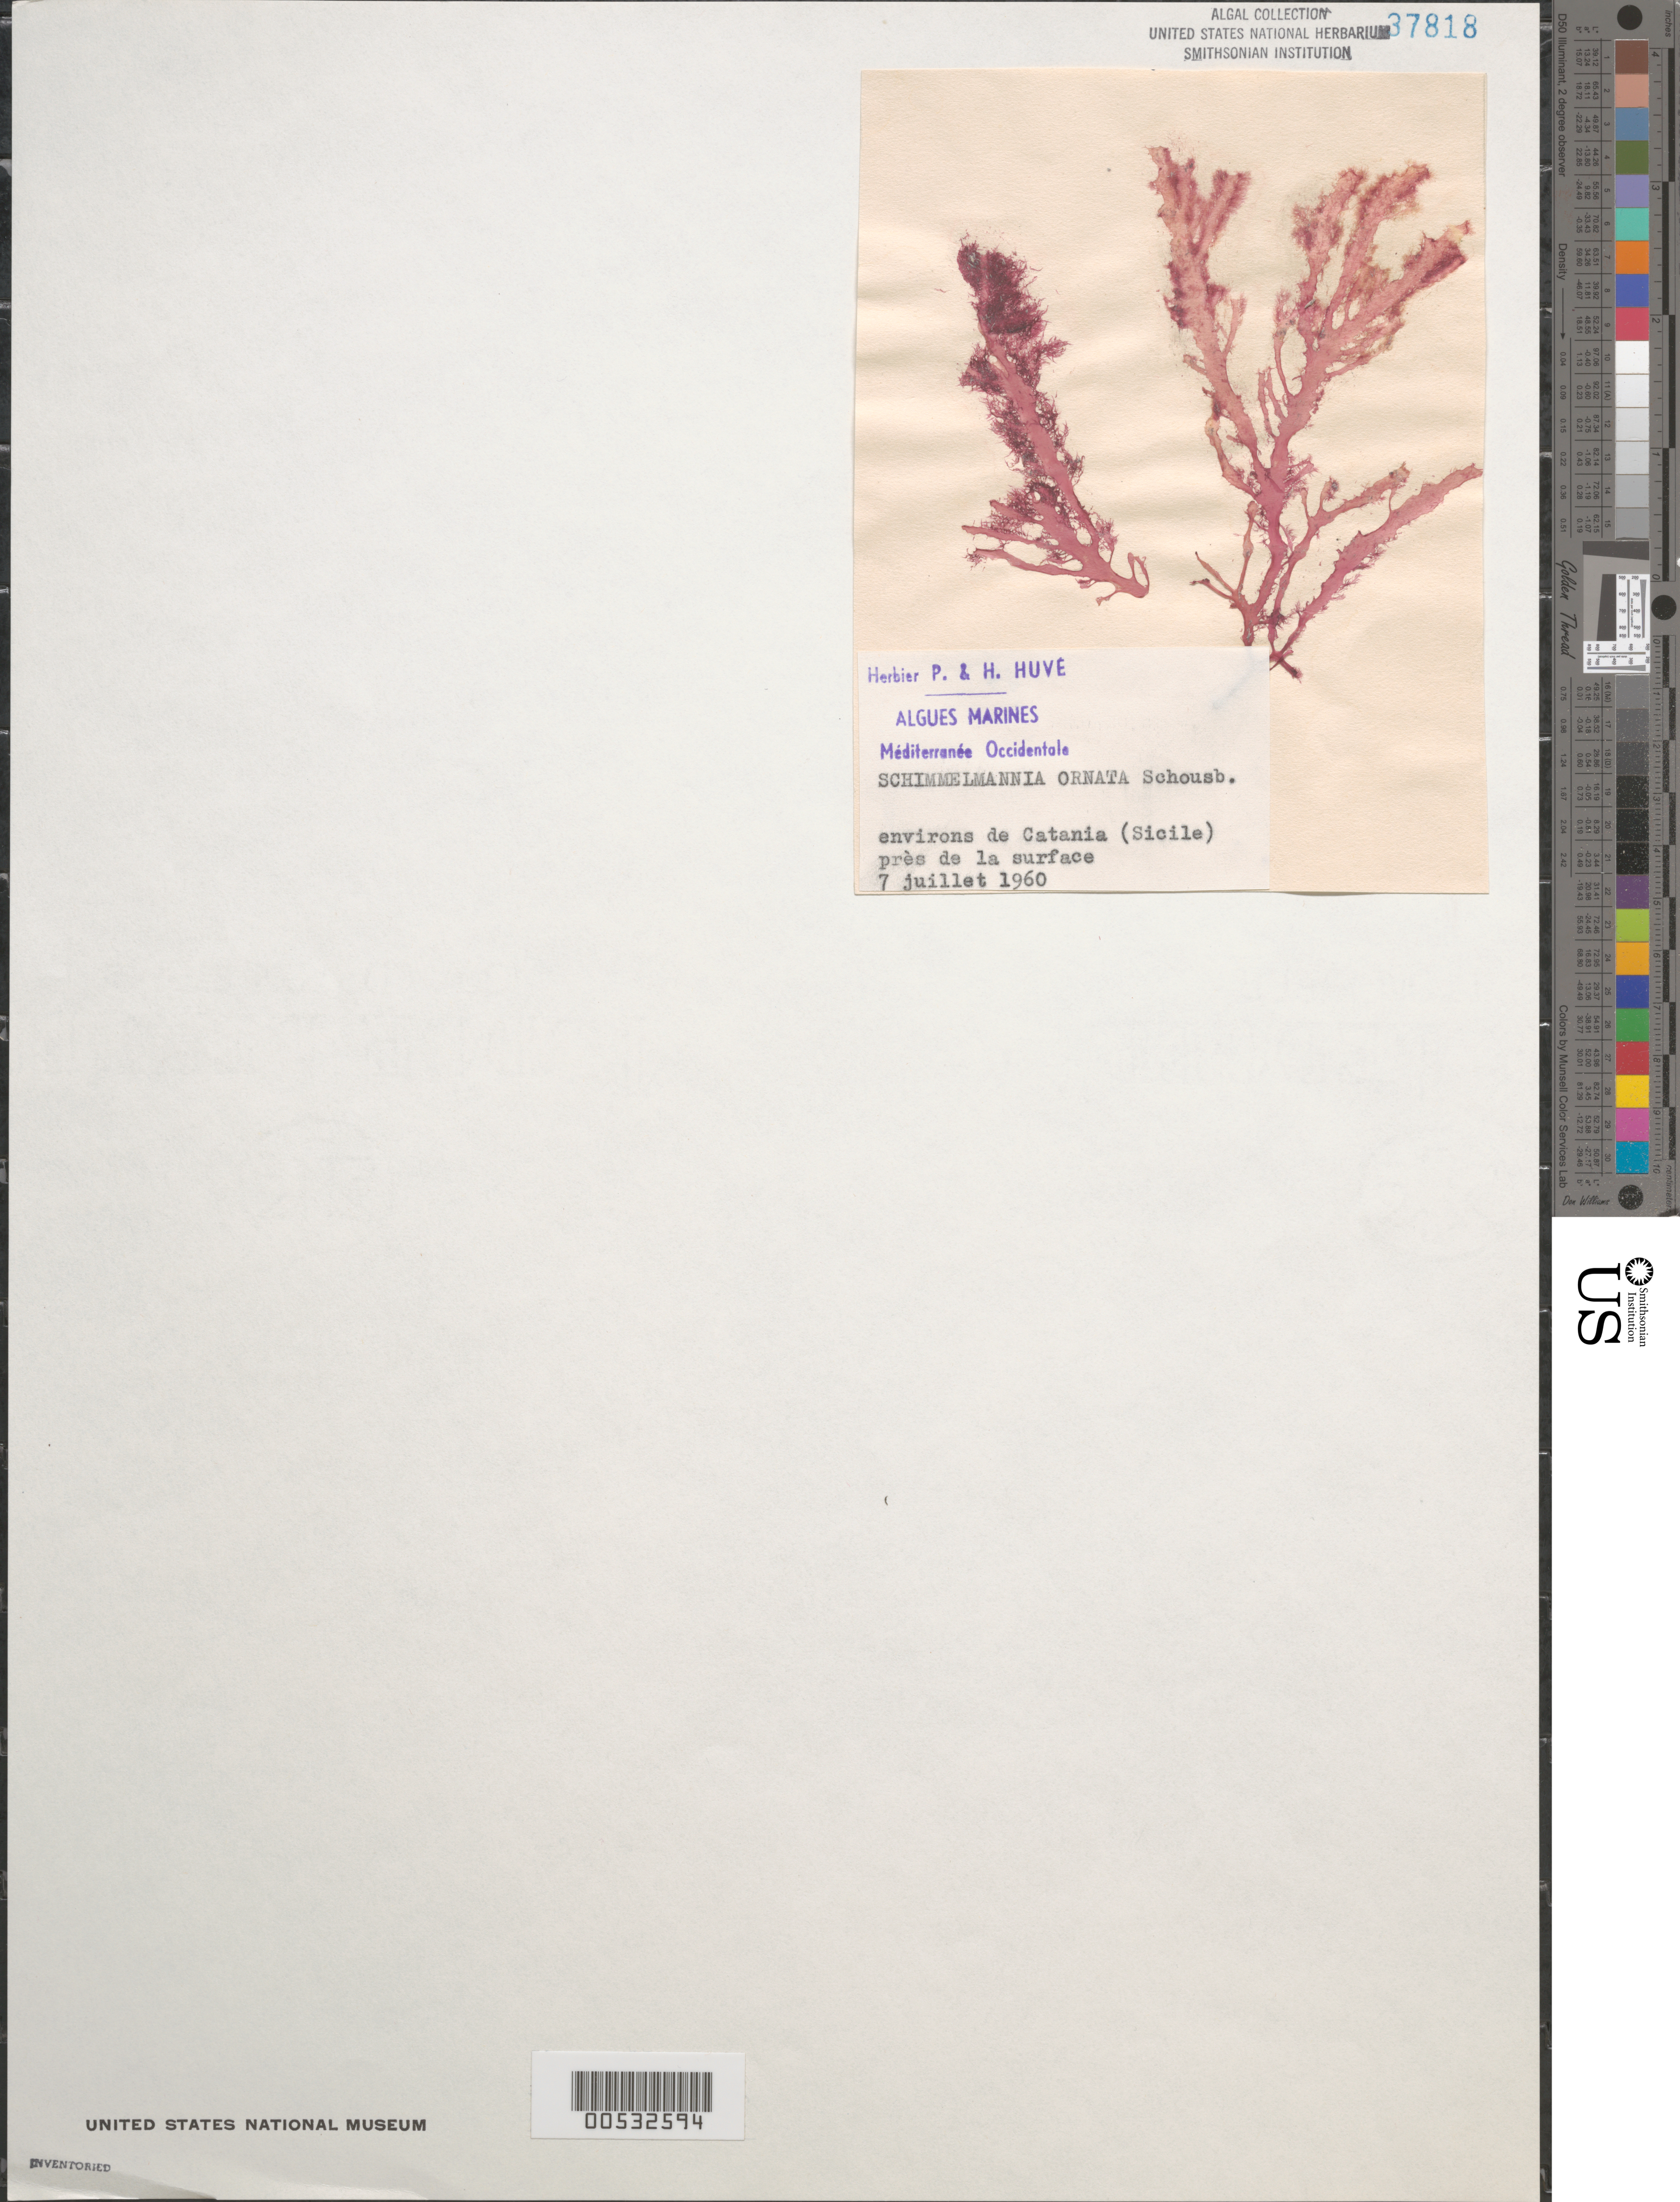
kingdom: Plantae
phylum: Rhodophyta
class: Florideophyceae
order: Acrosymphytales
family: Schimmelmanniaceae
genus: Schimmelmannia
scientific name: Schimmelmannia schousboei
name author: (J. Agardh) J. Agardh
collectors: P. Huve & H. Huve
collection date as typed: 07 Jul 1960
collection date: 1960-07-07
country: Italy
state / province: Siciliana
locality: Near catania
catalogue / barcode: US 37818